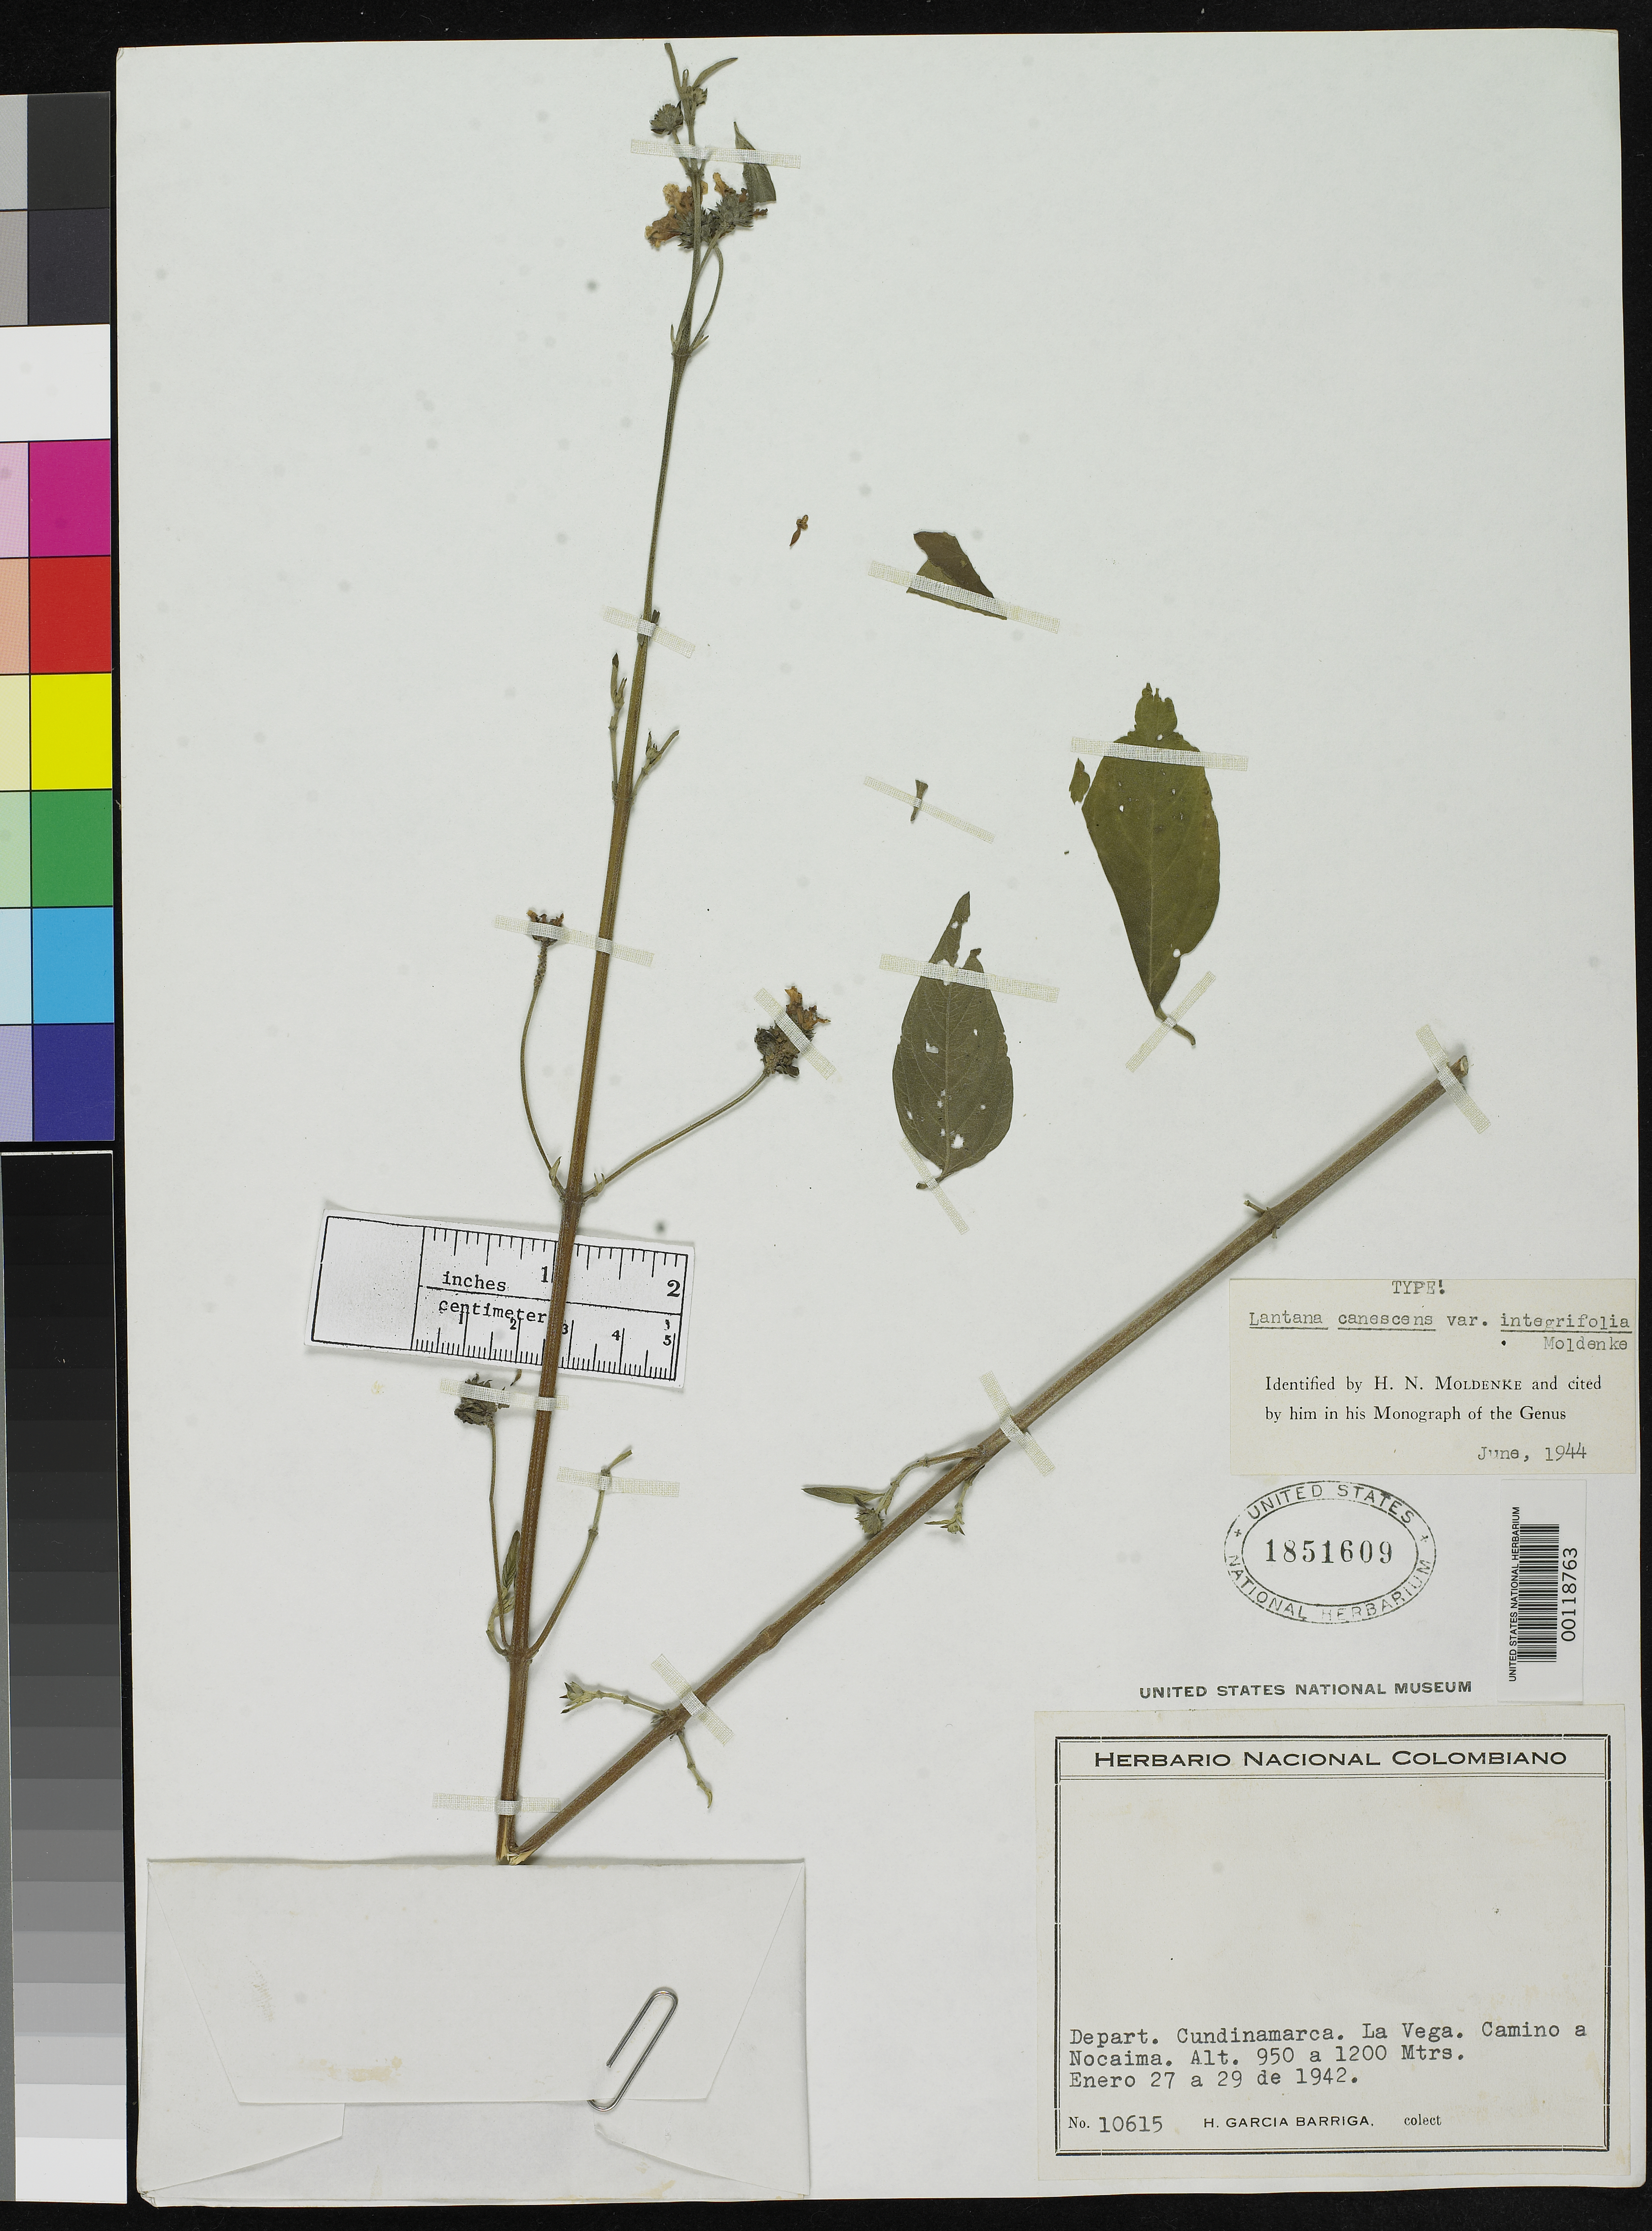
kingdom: Plantae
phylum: Tracheophyta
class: Magnoliopsida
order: Lamiales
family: Verbenaceae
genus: Lantana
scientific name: Lantana canescens var. integrifolia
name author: Moldenke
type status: Holotype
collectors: H. García Barriga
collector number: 10615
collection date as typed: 27 Jan 1942 to 29 Jan 1942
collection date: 1942-01-27/1942-01-29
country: Colombia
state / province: Cundinamarca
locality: La Vega, Camino a Nocaima.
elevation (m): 950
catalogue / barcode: US 1851609